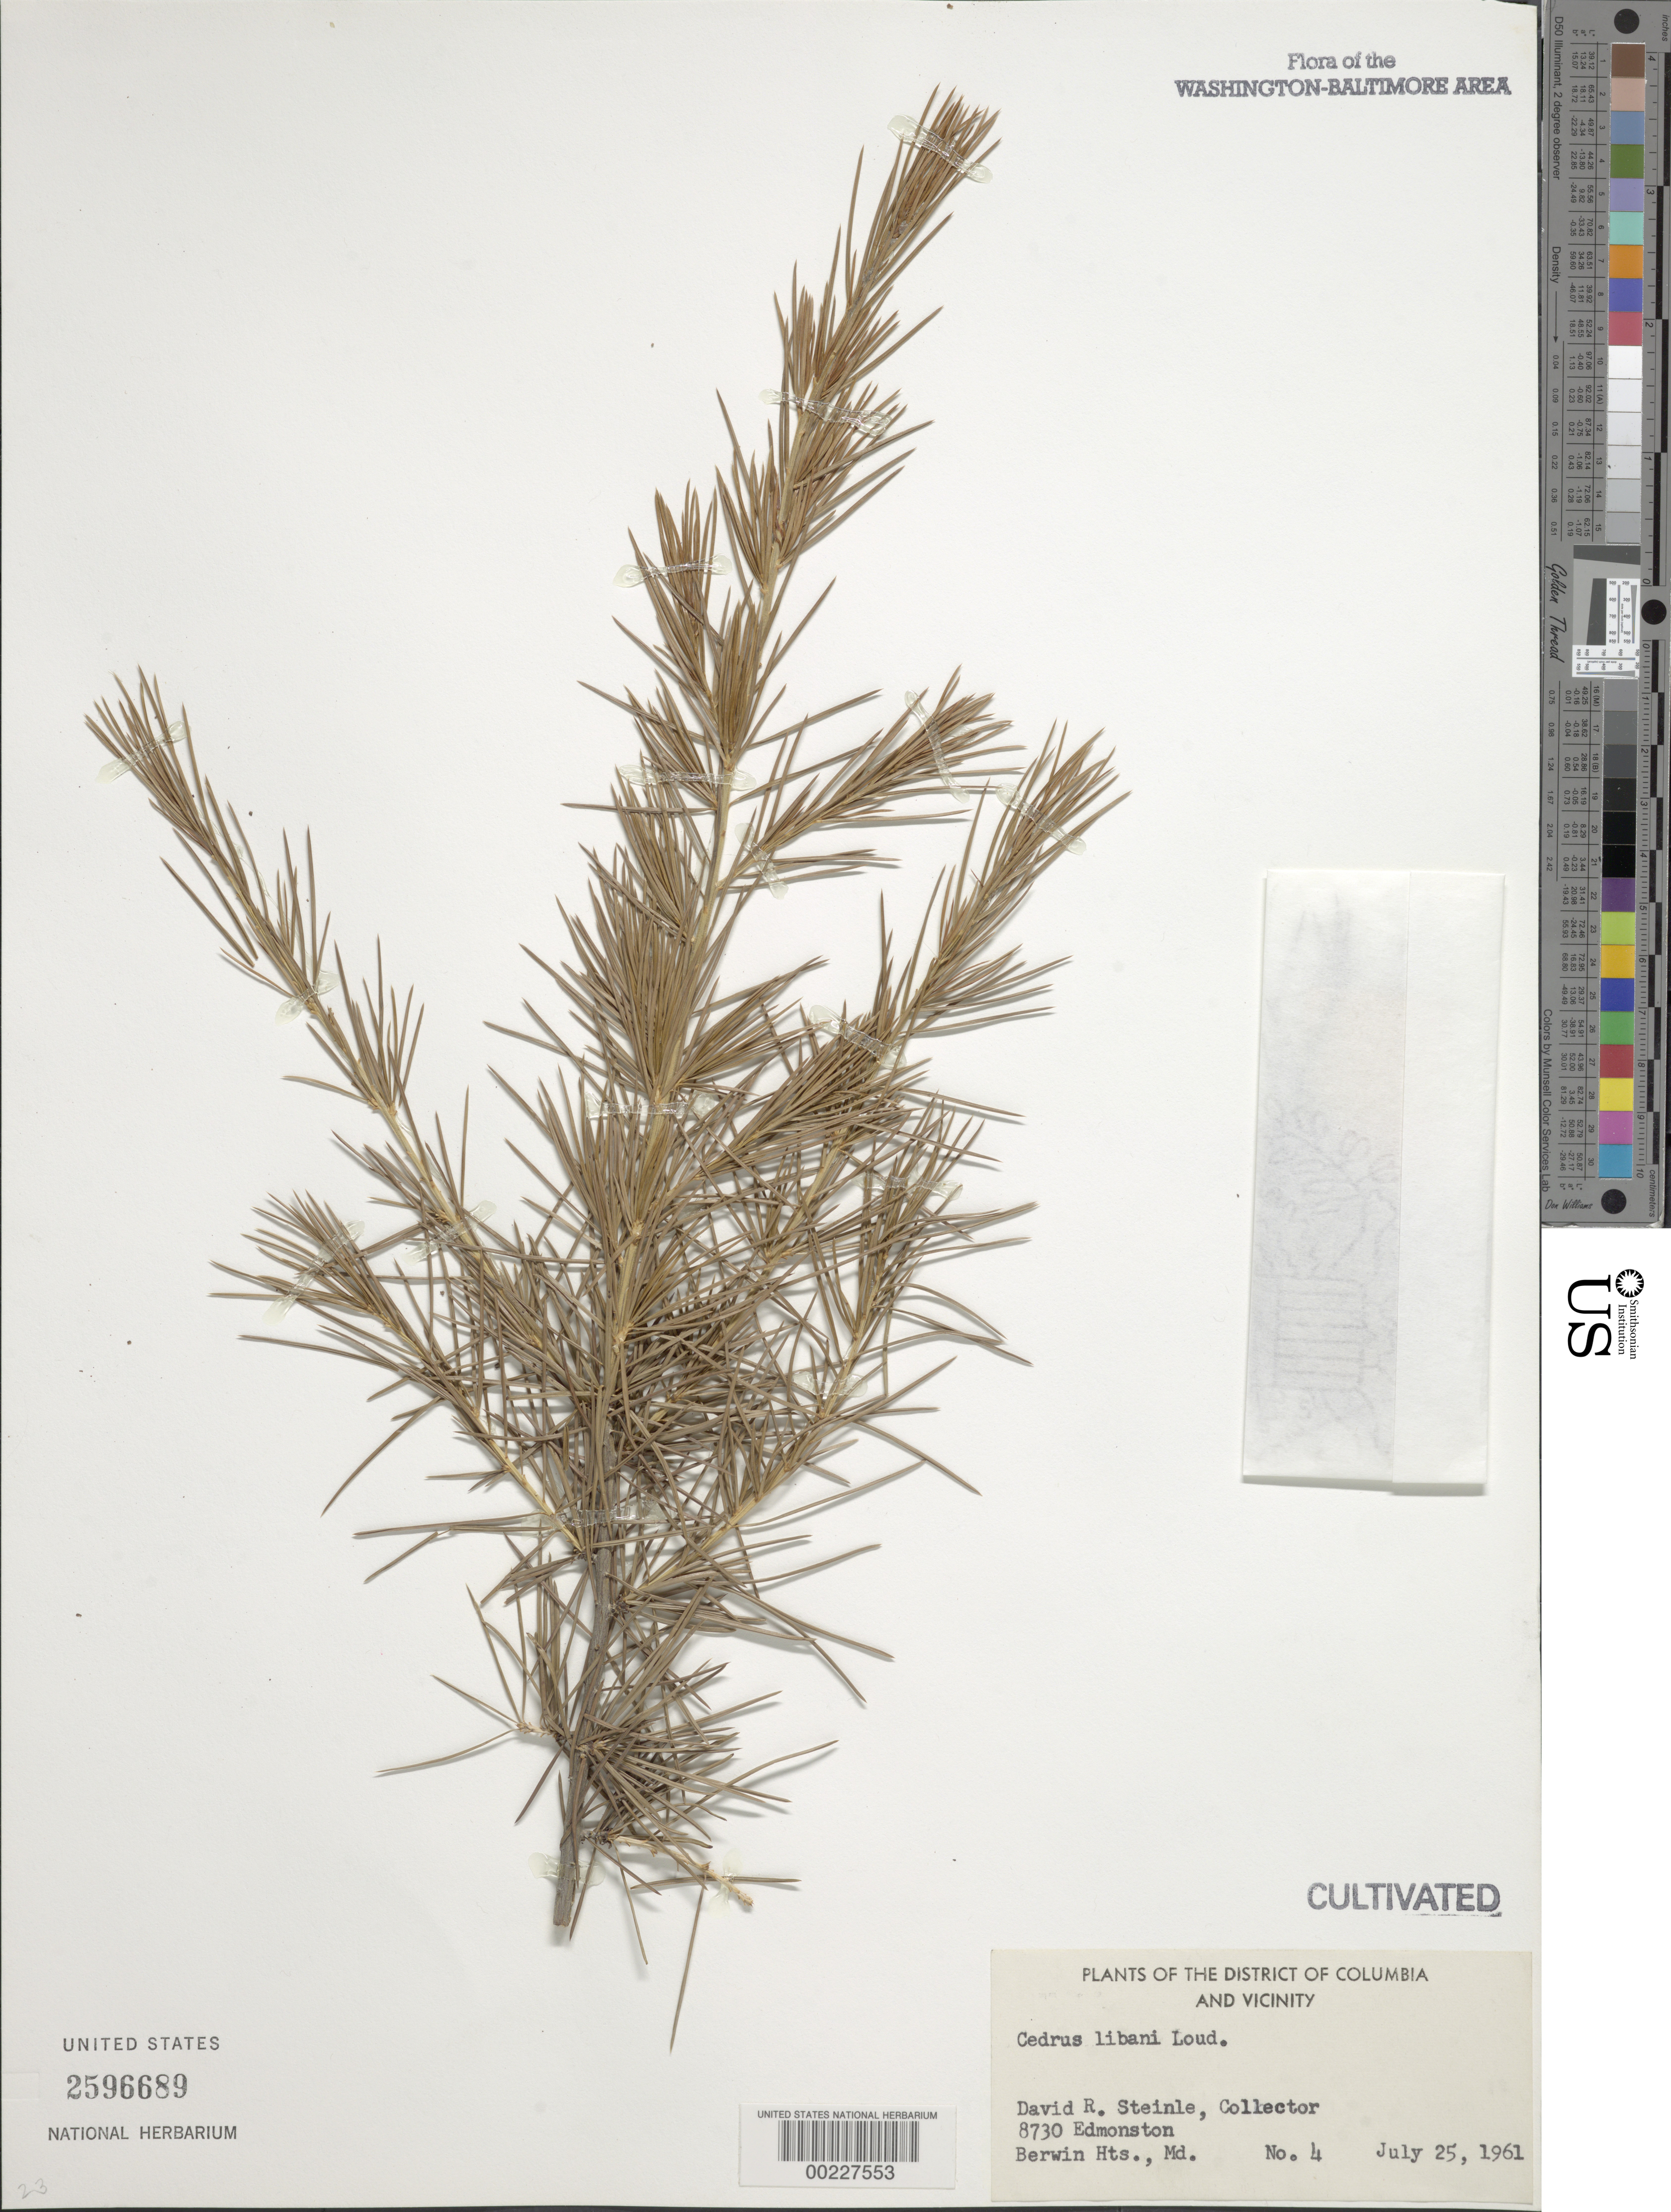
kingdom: Plantae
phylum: Tracheophyta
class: Pinopsida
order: Pinales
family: Pinaceae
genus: Cedrus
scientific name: Cedrus libani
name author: A. Rich.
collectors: D. Steinle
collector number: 4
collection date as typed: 25 Jul 1961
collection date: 1961-07-25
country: United States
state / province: Maryland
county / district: Prince George's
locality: Berwin Hts, 8730 Edmonston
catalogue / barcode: US 2596689